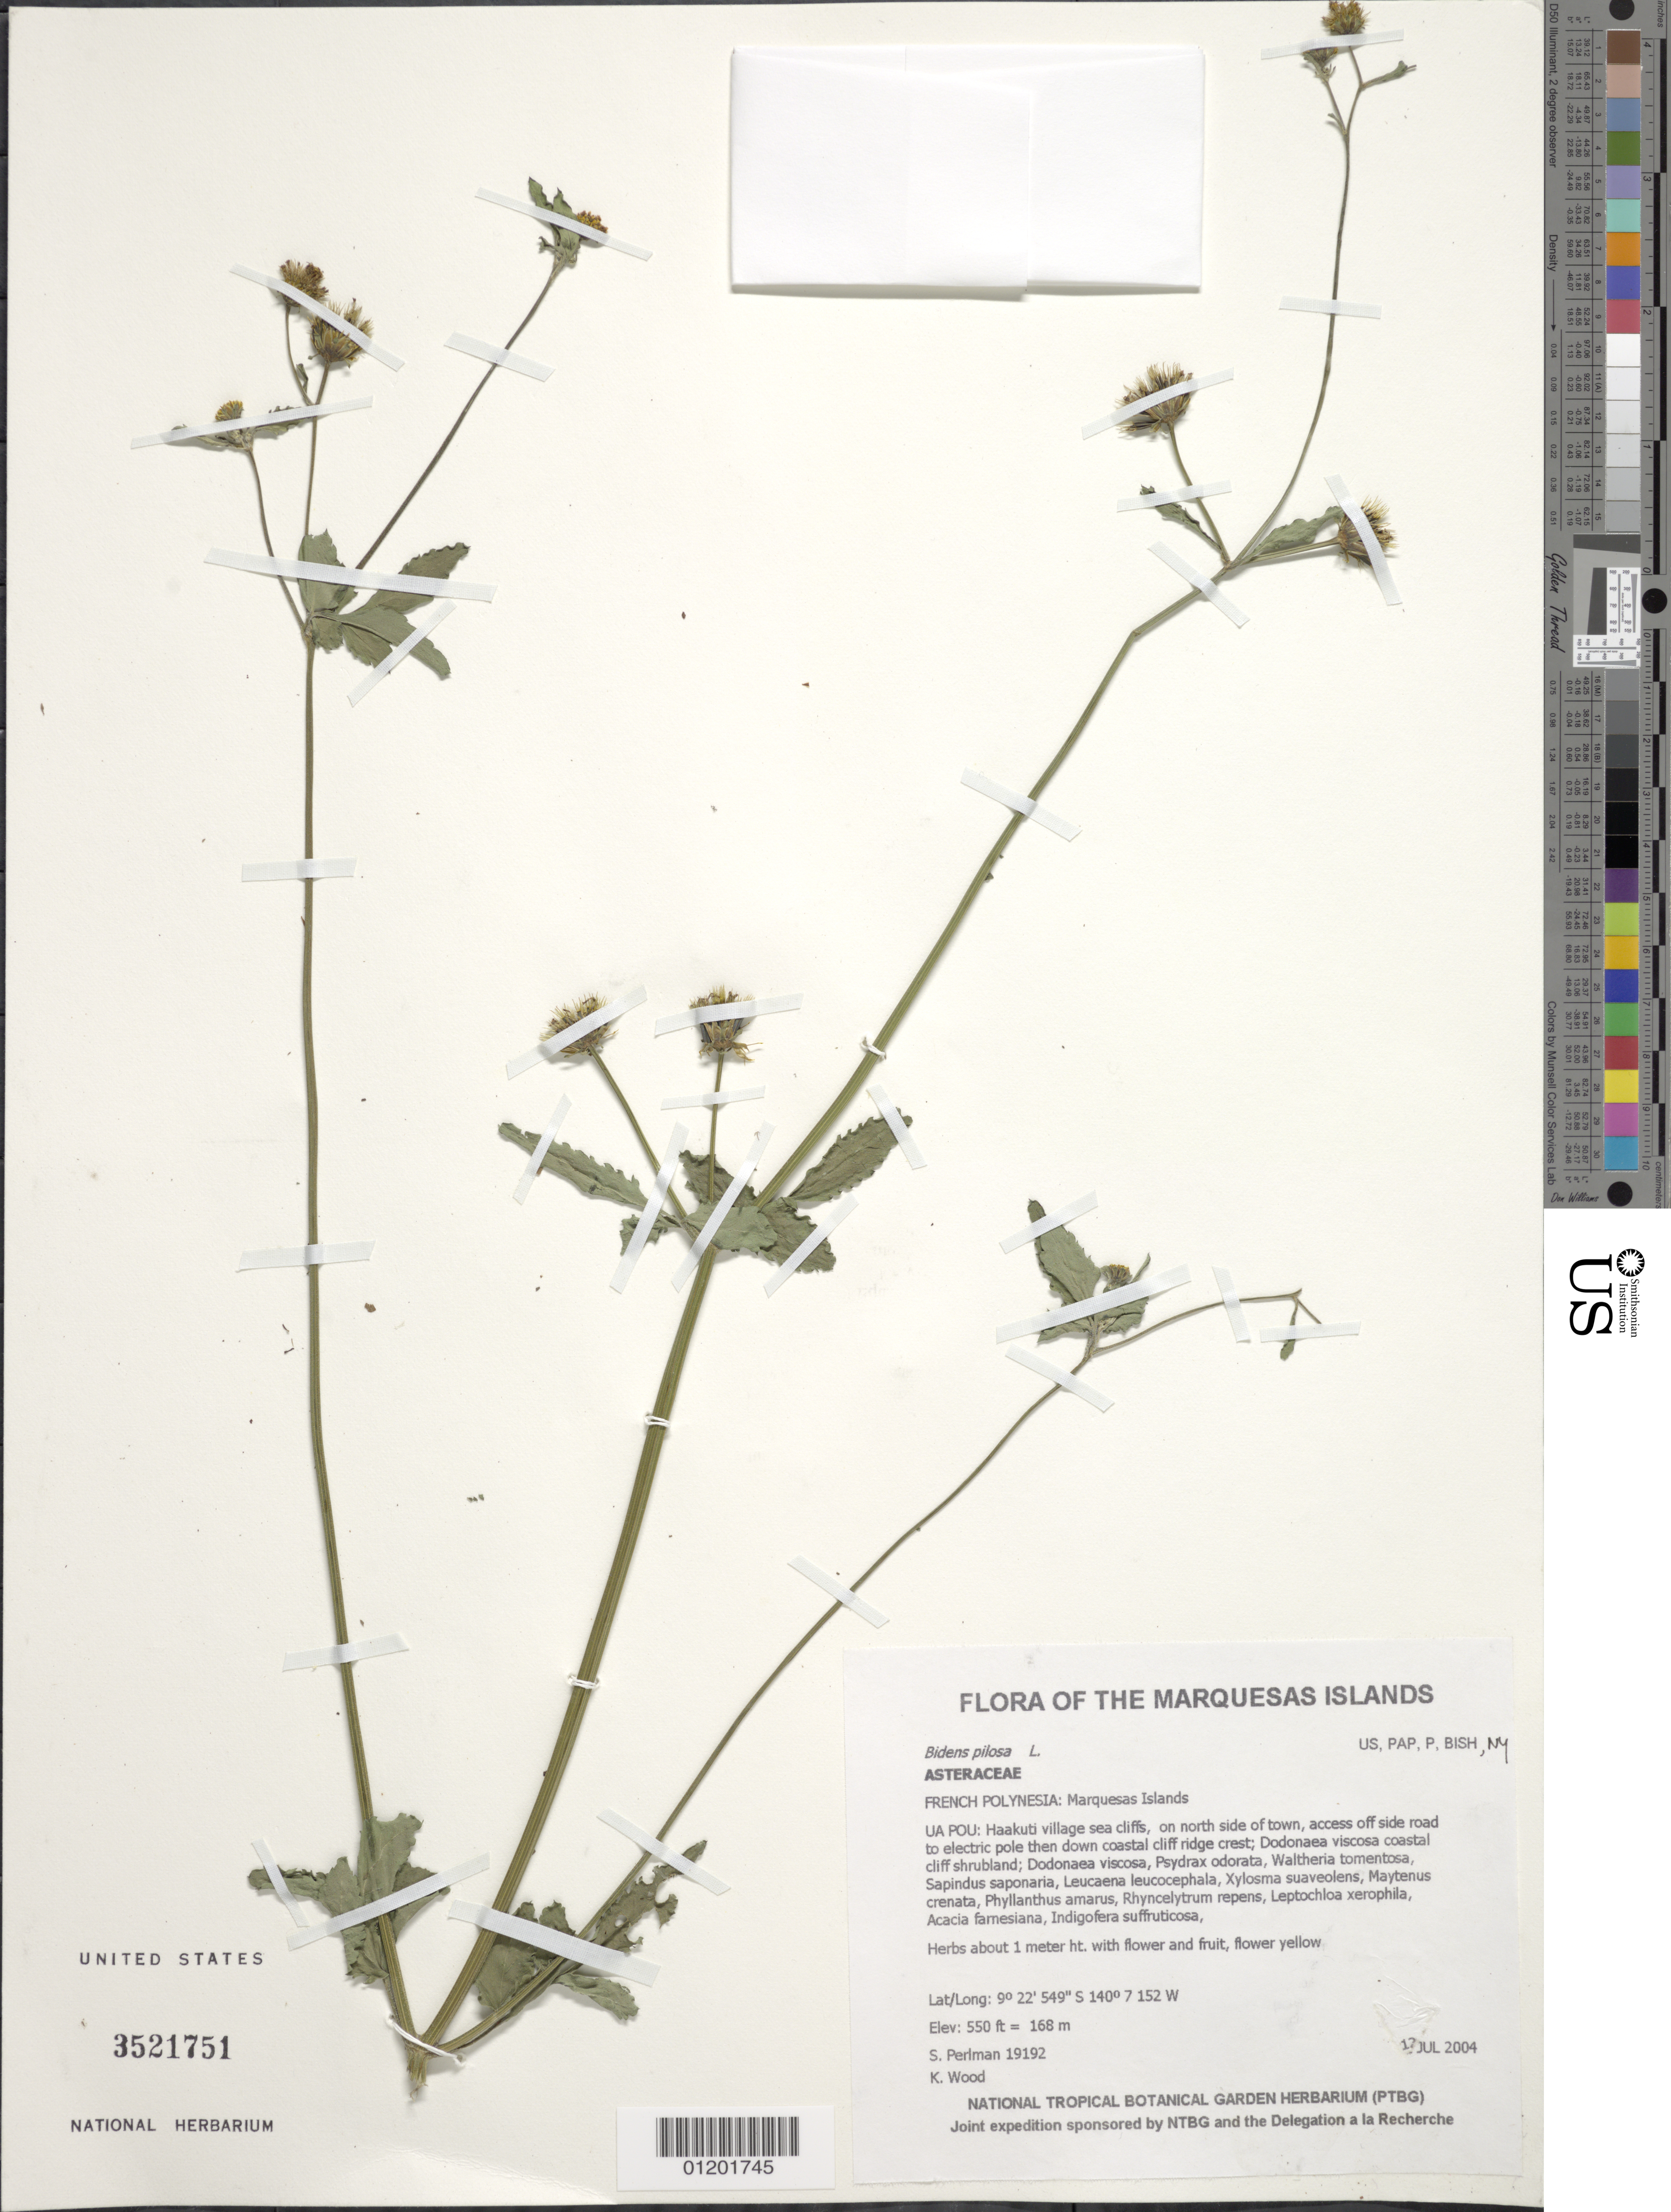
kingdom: Plantae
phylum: Tracheophyta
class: Magnoliopsida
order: Asterales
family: Asteraceae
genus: Bidens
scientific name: Bidens pilosa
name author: L.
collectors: S. P. Perlman & K. R. Wood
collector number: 19192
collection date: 2004-07-12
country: French Polynesia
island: Ua Pou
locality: Haakuti village sea cliffs, on north side of town, access off side road to electric pole then down coastal cliff ridge crest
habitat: Dodonaea viscosa coastal cliff shrubland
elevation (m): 168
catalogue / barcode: US 3521751